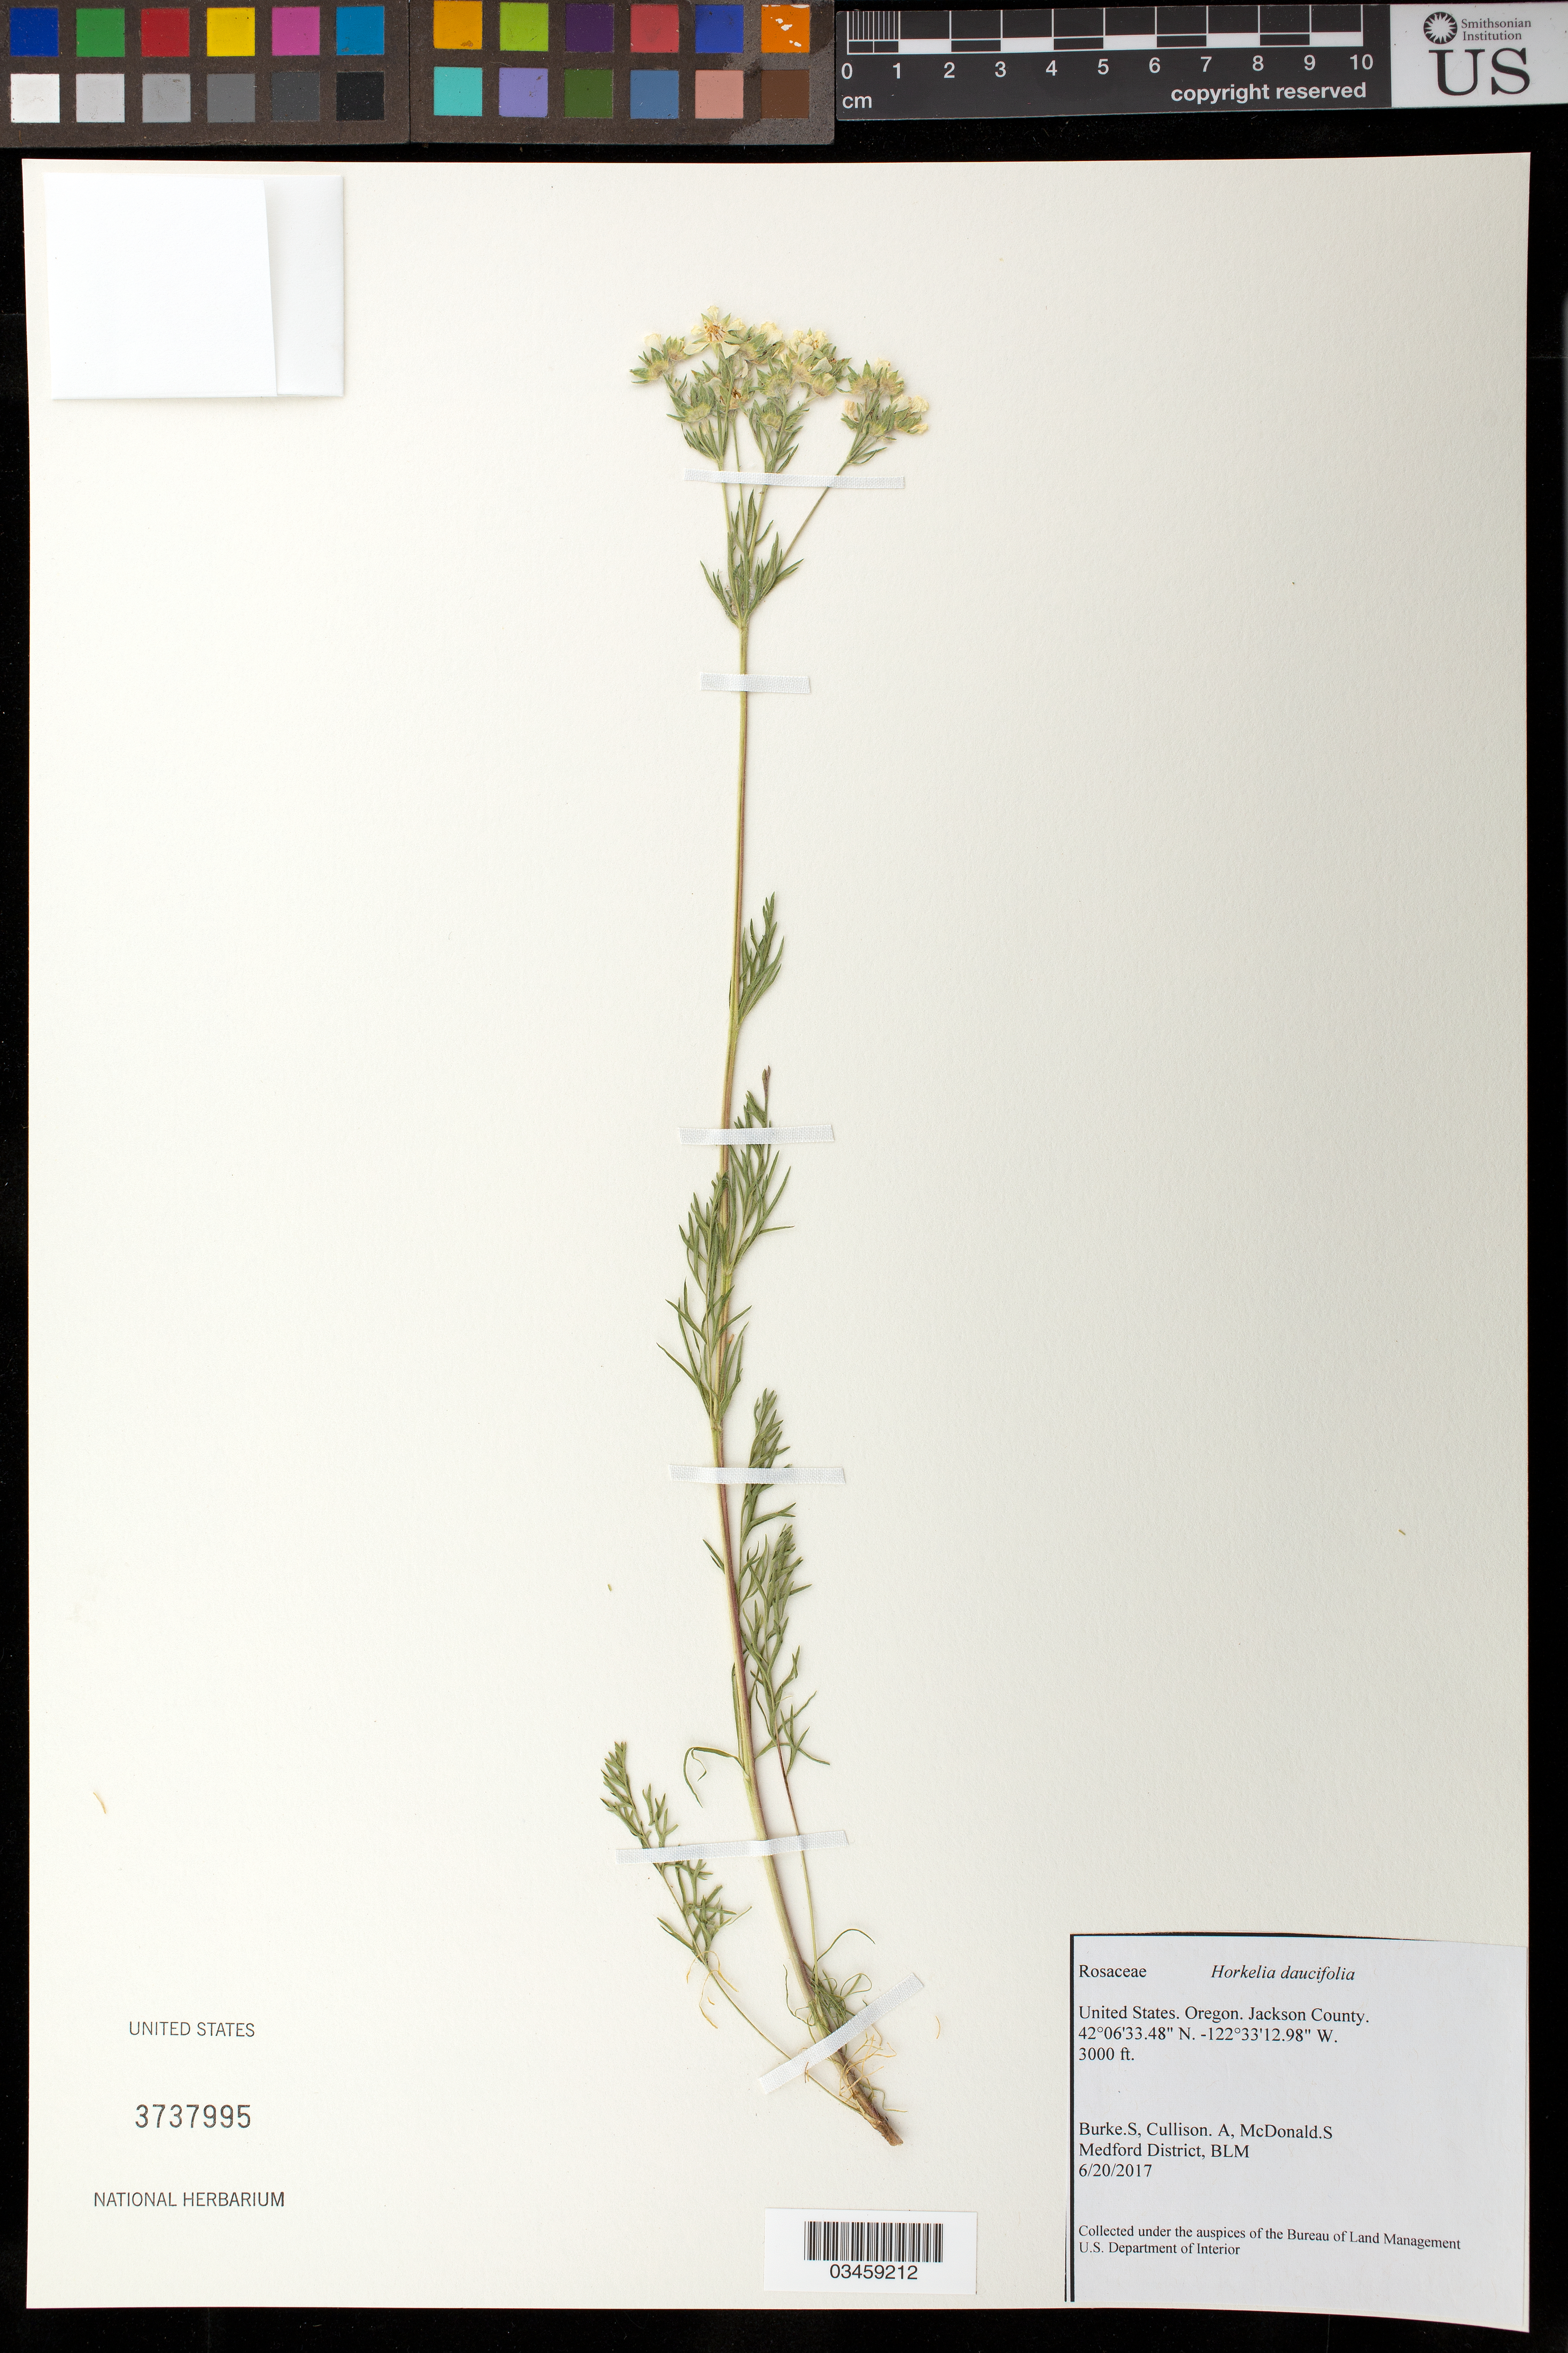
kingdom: Plantae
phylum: Tracheophyta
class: Magnoliopsida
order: Rosales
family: Rosaceae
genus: Potentilla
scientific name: Potentilla daucifolia var. caruifolia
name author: (Rydb. ex Howell) Mosyakin & Shiyan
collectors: S. Burke, A. Cullison & S. McDonald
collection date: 2017-06-20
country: United States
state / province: Oregon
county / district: Jackson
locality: Medford District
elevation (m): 914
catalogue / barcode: US 3737995